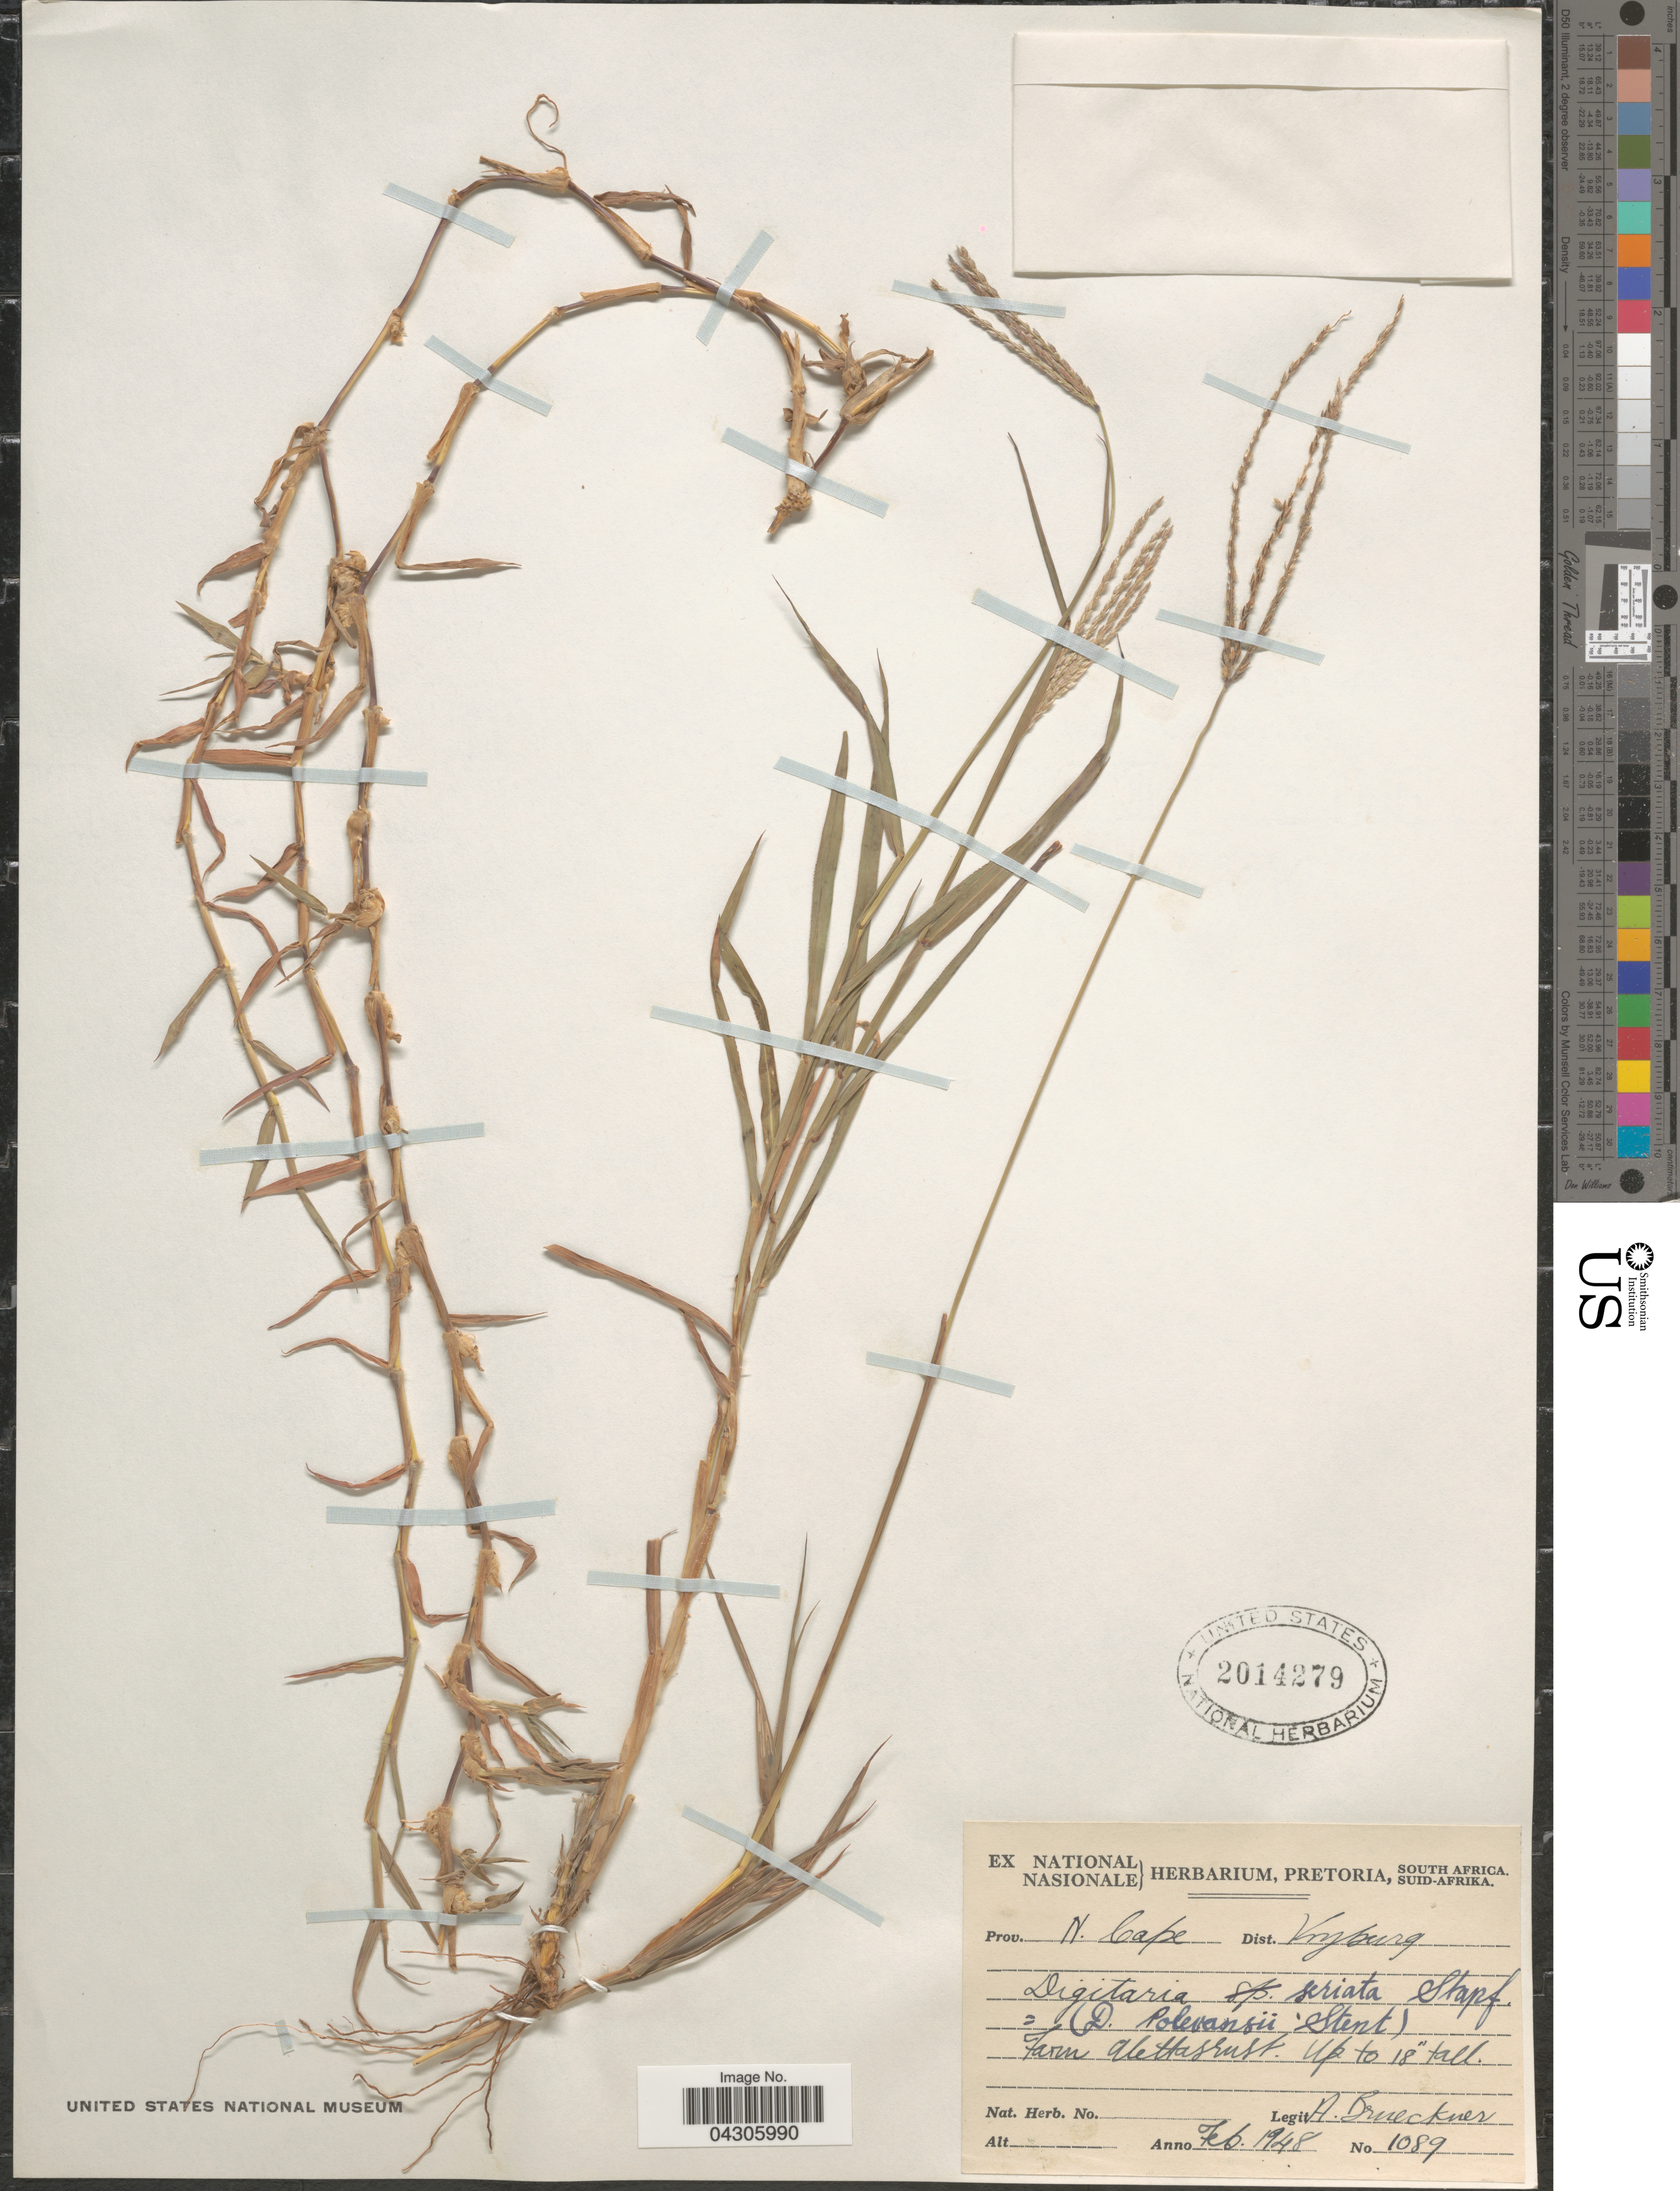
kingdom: Plantae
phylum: Tracheophyta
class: Liliopsida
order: Poales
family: Poaceae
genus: Digitaria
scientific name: Digitaria seriata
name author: Stapf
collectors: A. Brueckner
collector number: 1089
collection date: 1948-02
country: South Africa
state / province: Northern Cape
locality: Dist. Vryburg. Farm Alettasrust.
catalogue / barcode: US 2014279